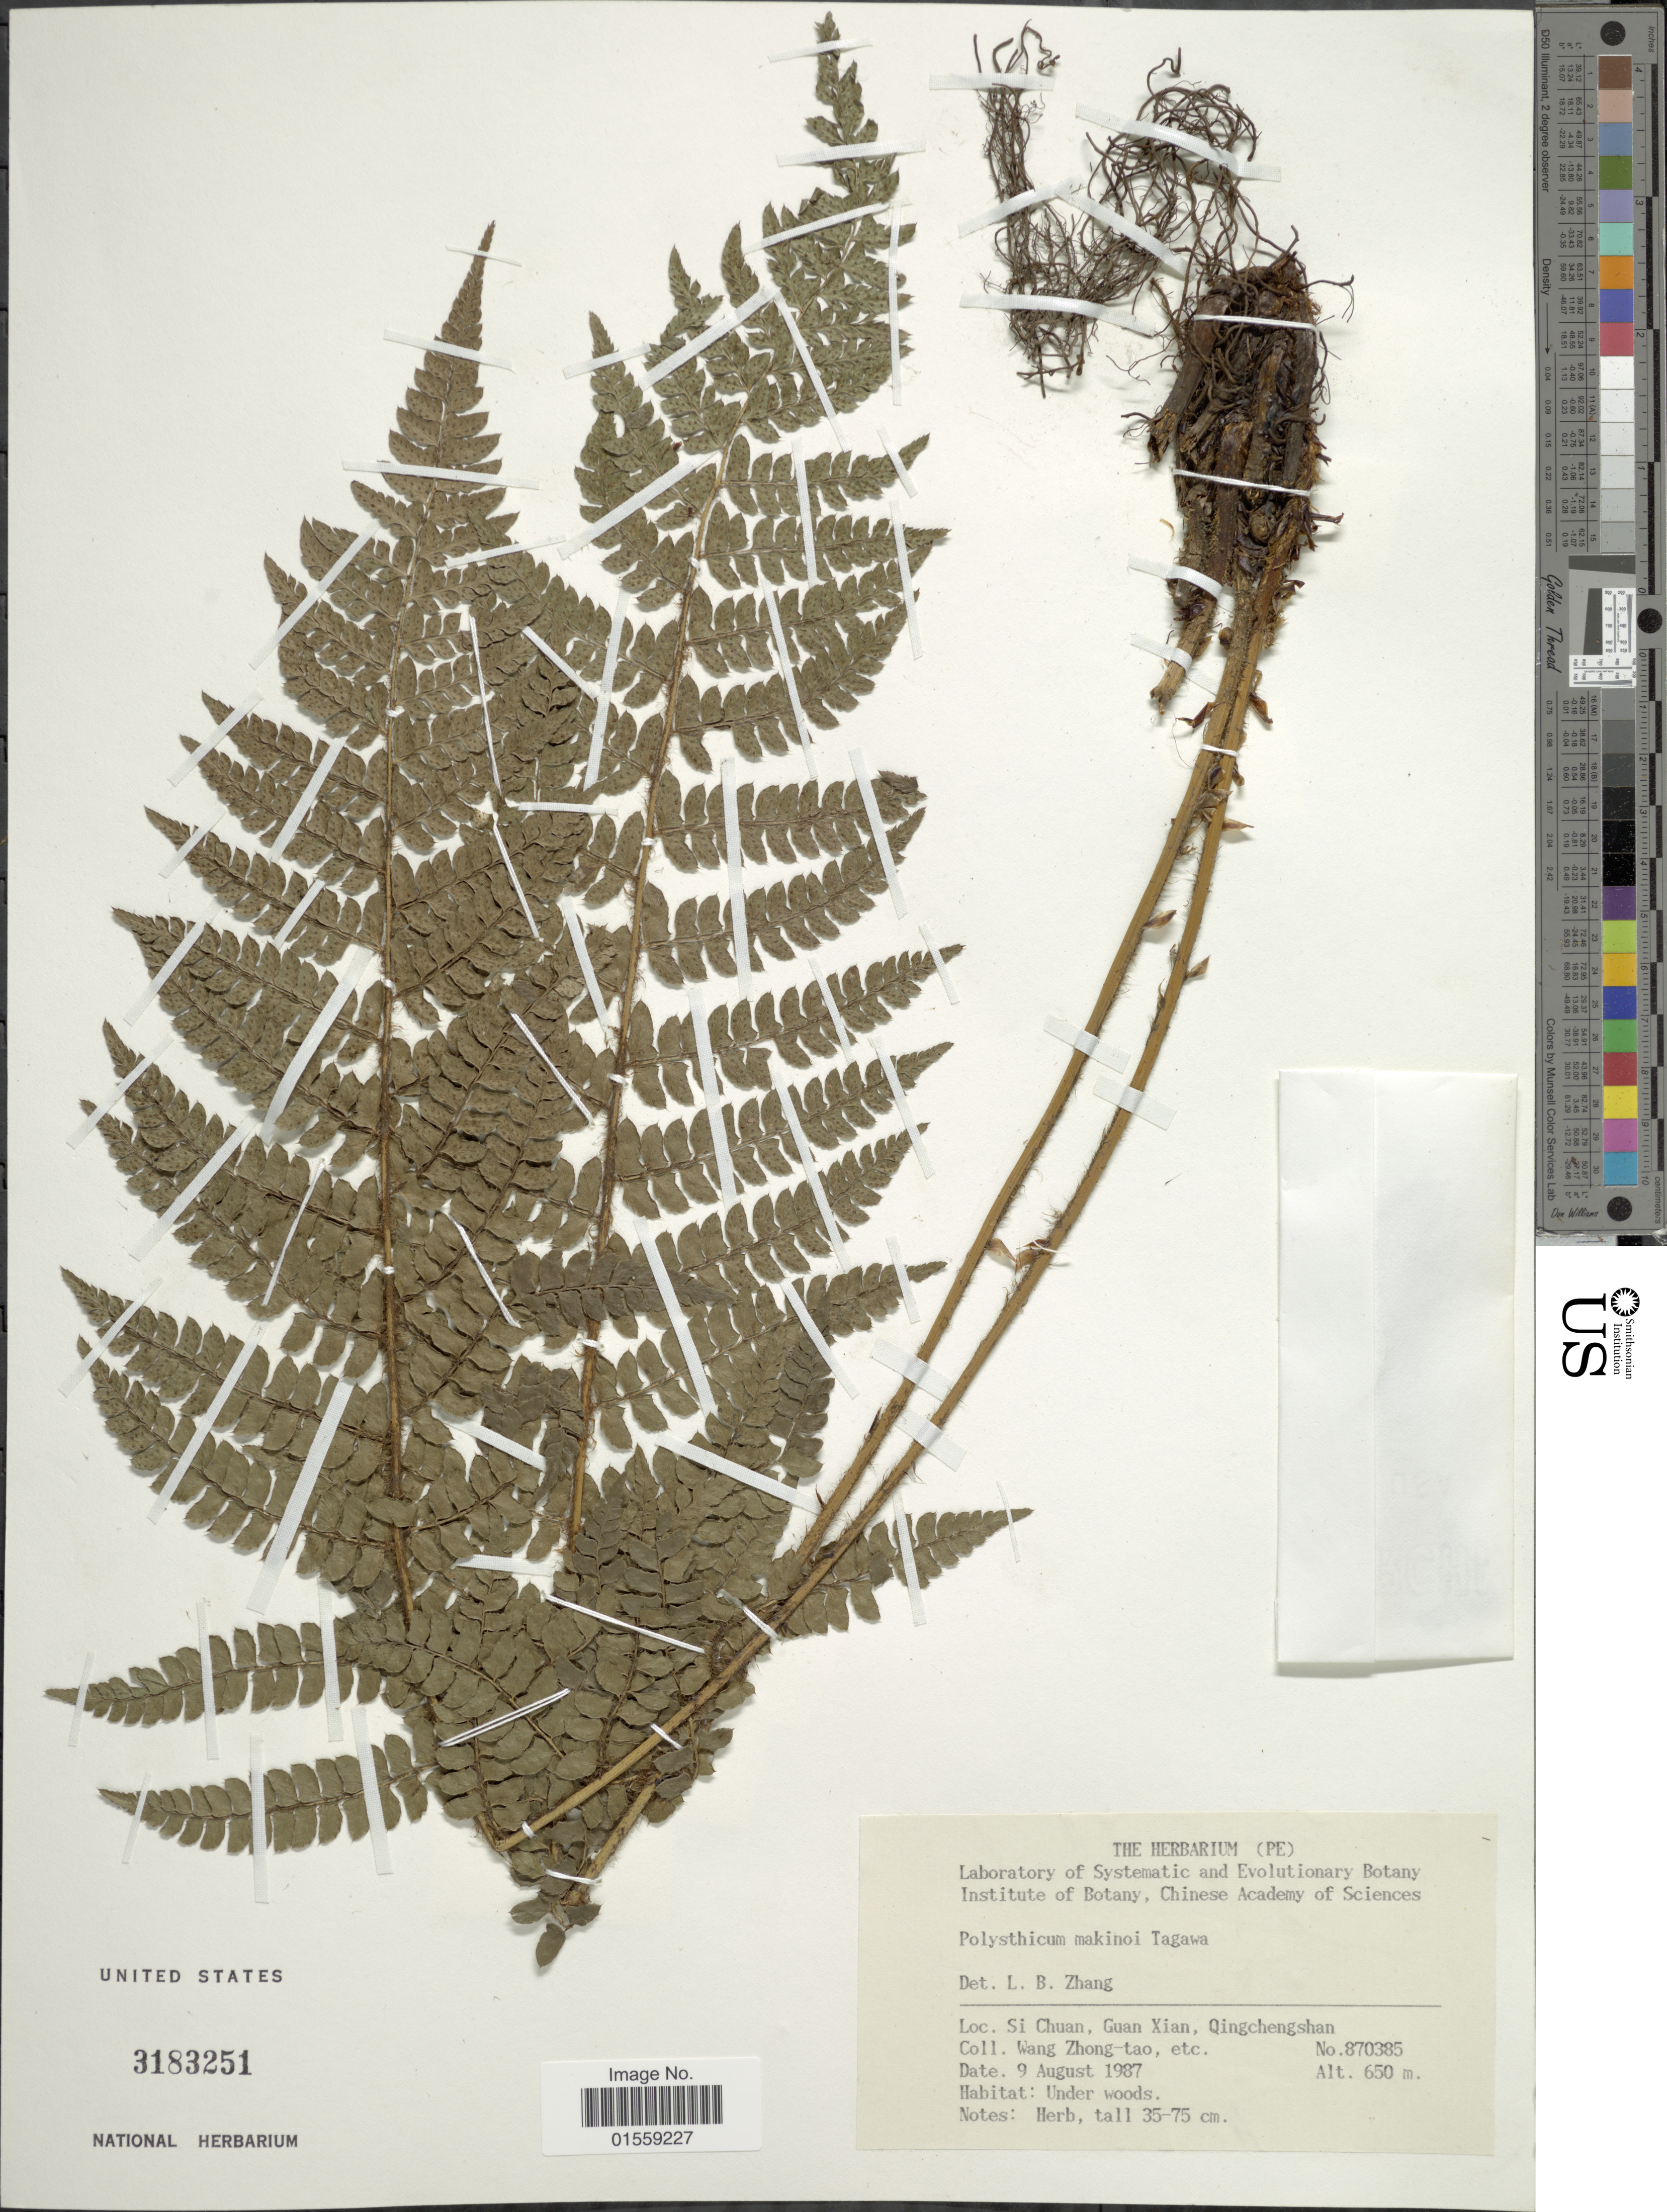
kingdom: Plantae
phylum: Tracheophyta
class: Polypodiopsida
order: Polypodiales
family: Dryopteridaceae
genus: Polystichum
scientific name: Polystichum makinoi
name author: (Tagawa) Tagawa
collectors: W. Zhong-Tao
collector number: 870385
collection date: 1987-08-09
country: China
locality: Si Chuan, Guan Xian, Qingchengshan.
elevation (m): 650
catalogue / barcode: US 3183251